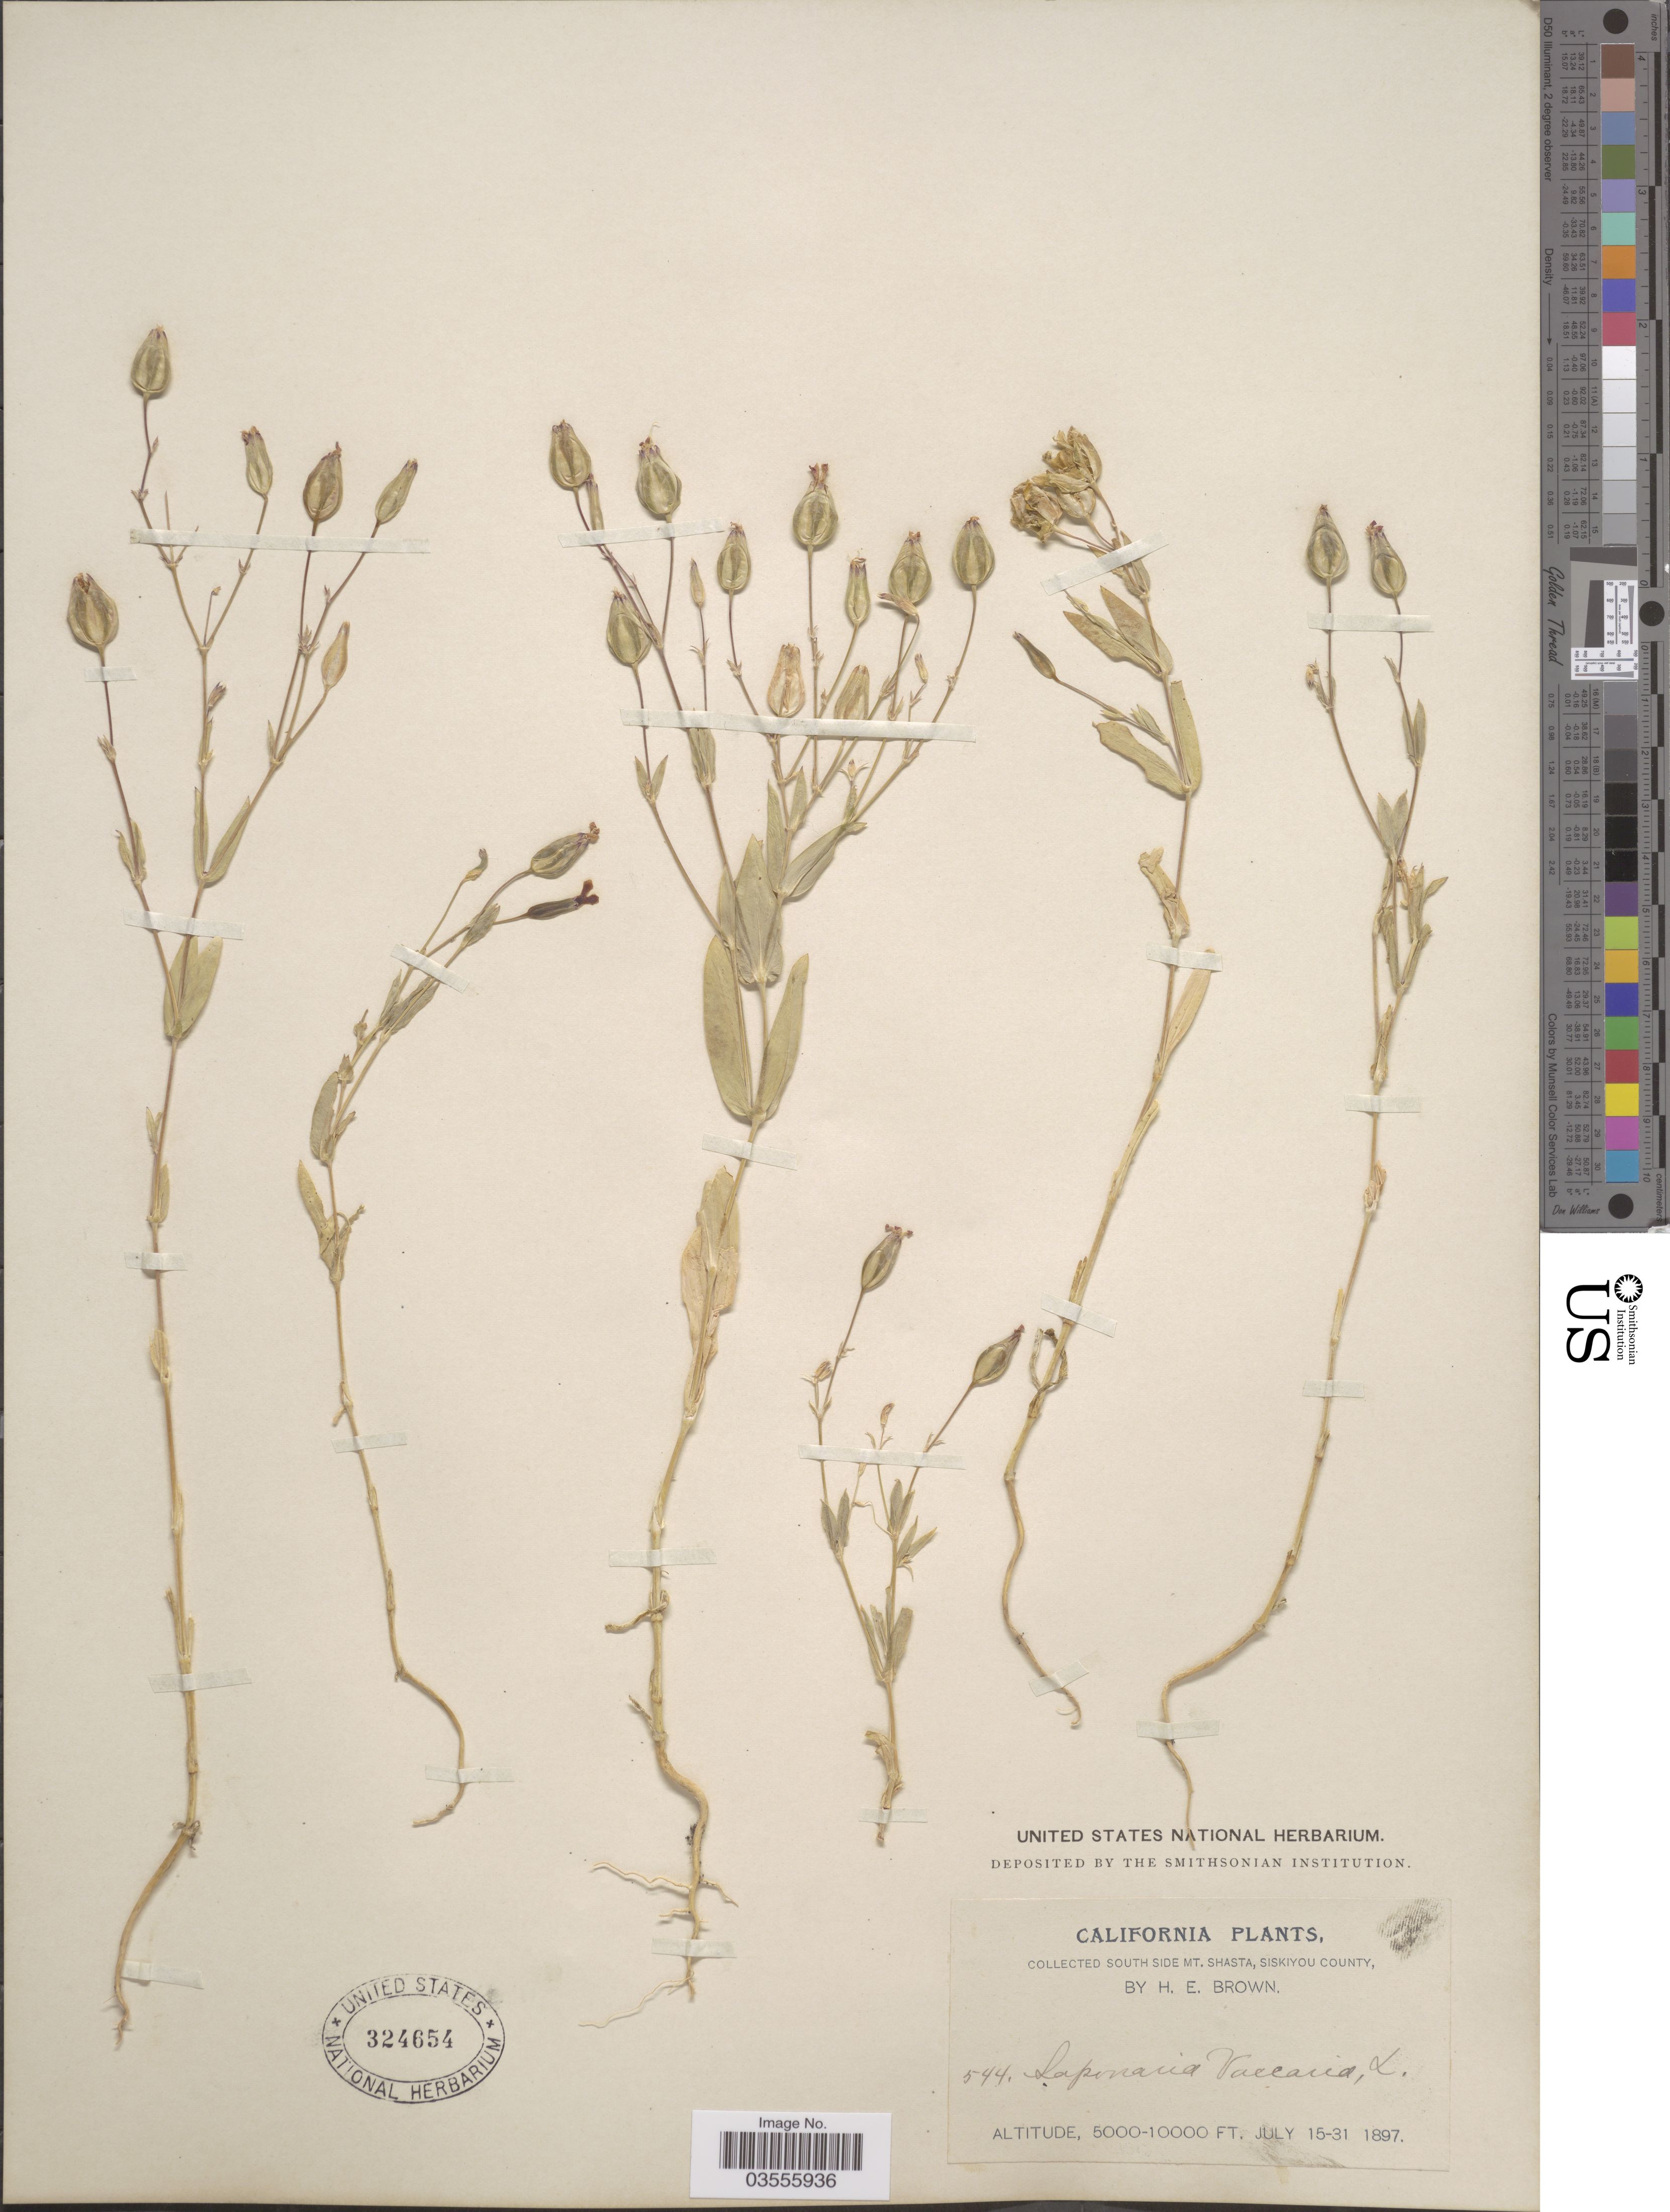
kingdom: Plantae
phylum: Tracheophyta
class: Magnoliopsida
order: Caryophyllales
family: Caryophyllaceae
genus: Vaccaria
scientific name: Vaccaria vaccaria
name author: (L.) Britton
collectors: H. E. Brown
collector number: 544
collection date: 1897-07-15/1897-07-31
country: United States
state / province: California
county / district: Siskiyou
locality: South side Mt. Shasta, Siskiyou County.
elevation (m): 1524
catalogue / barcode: US 324654